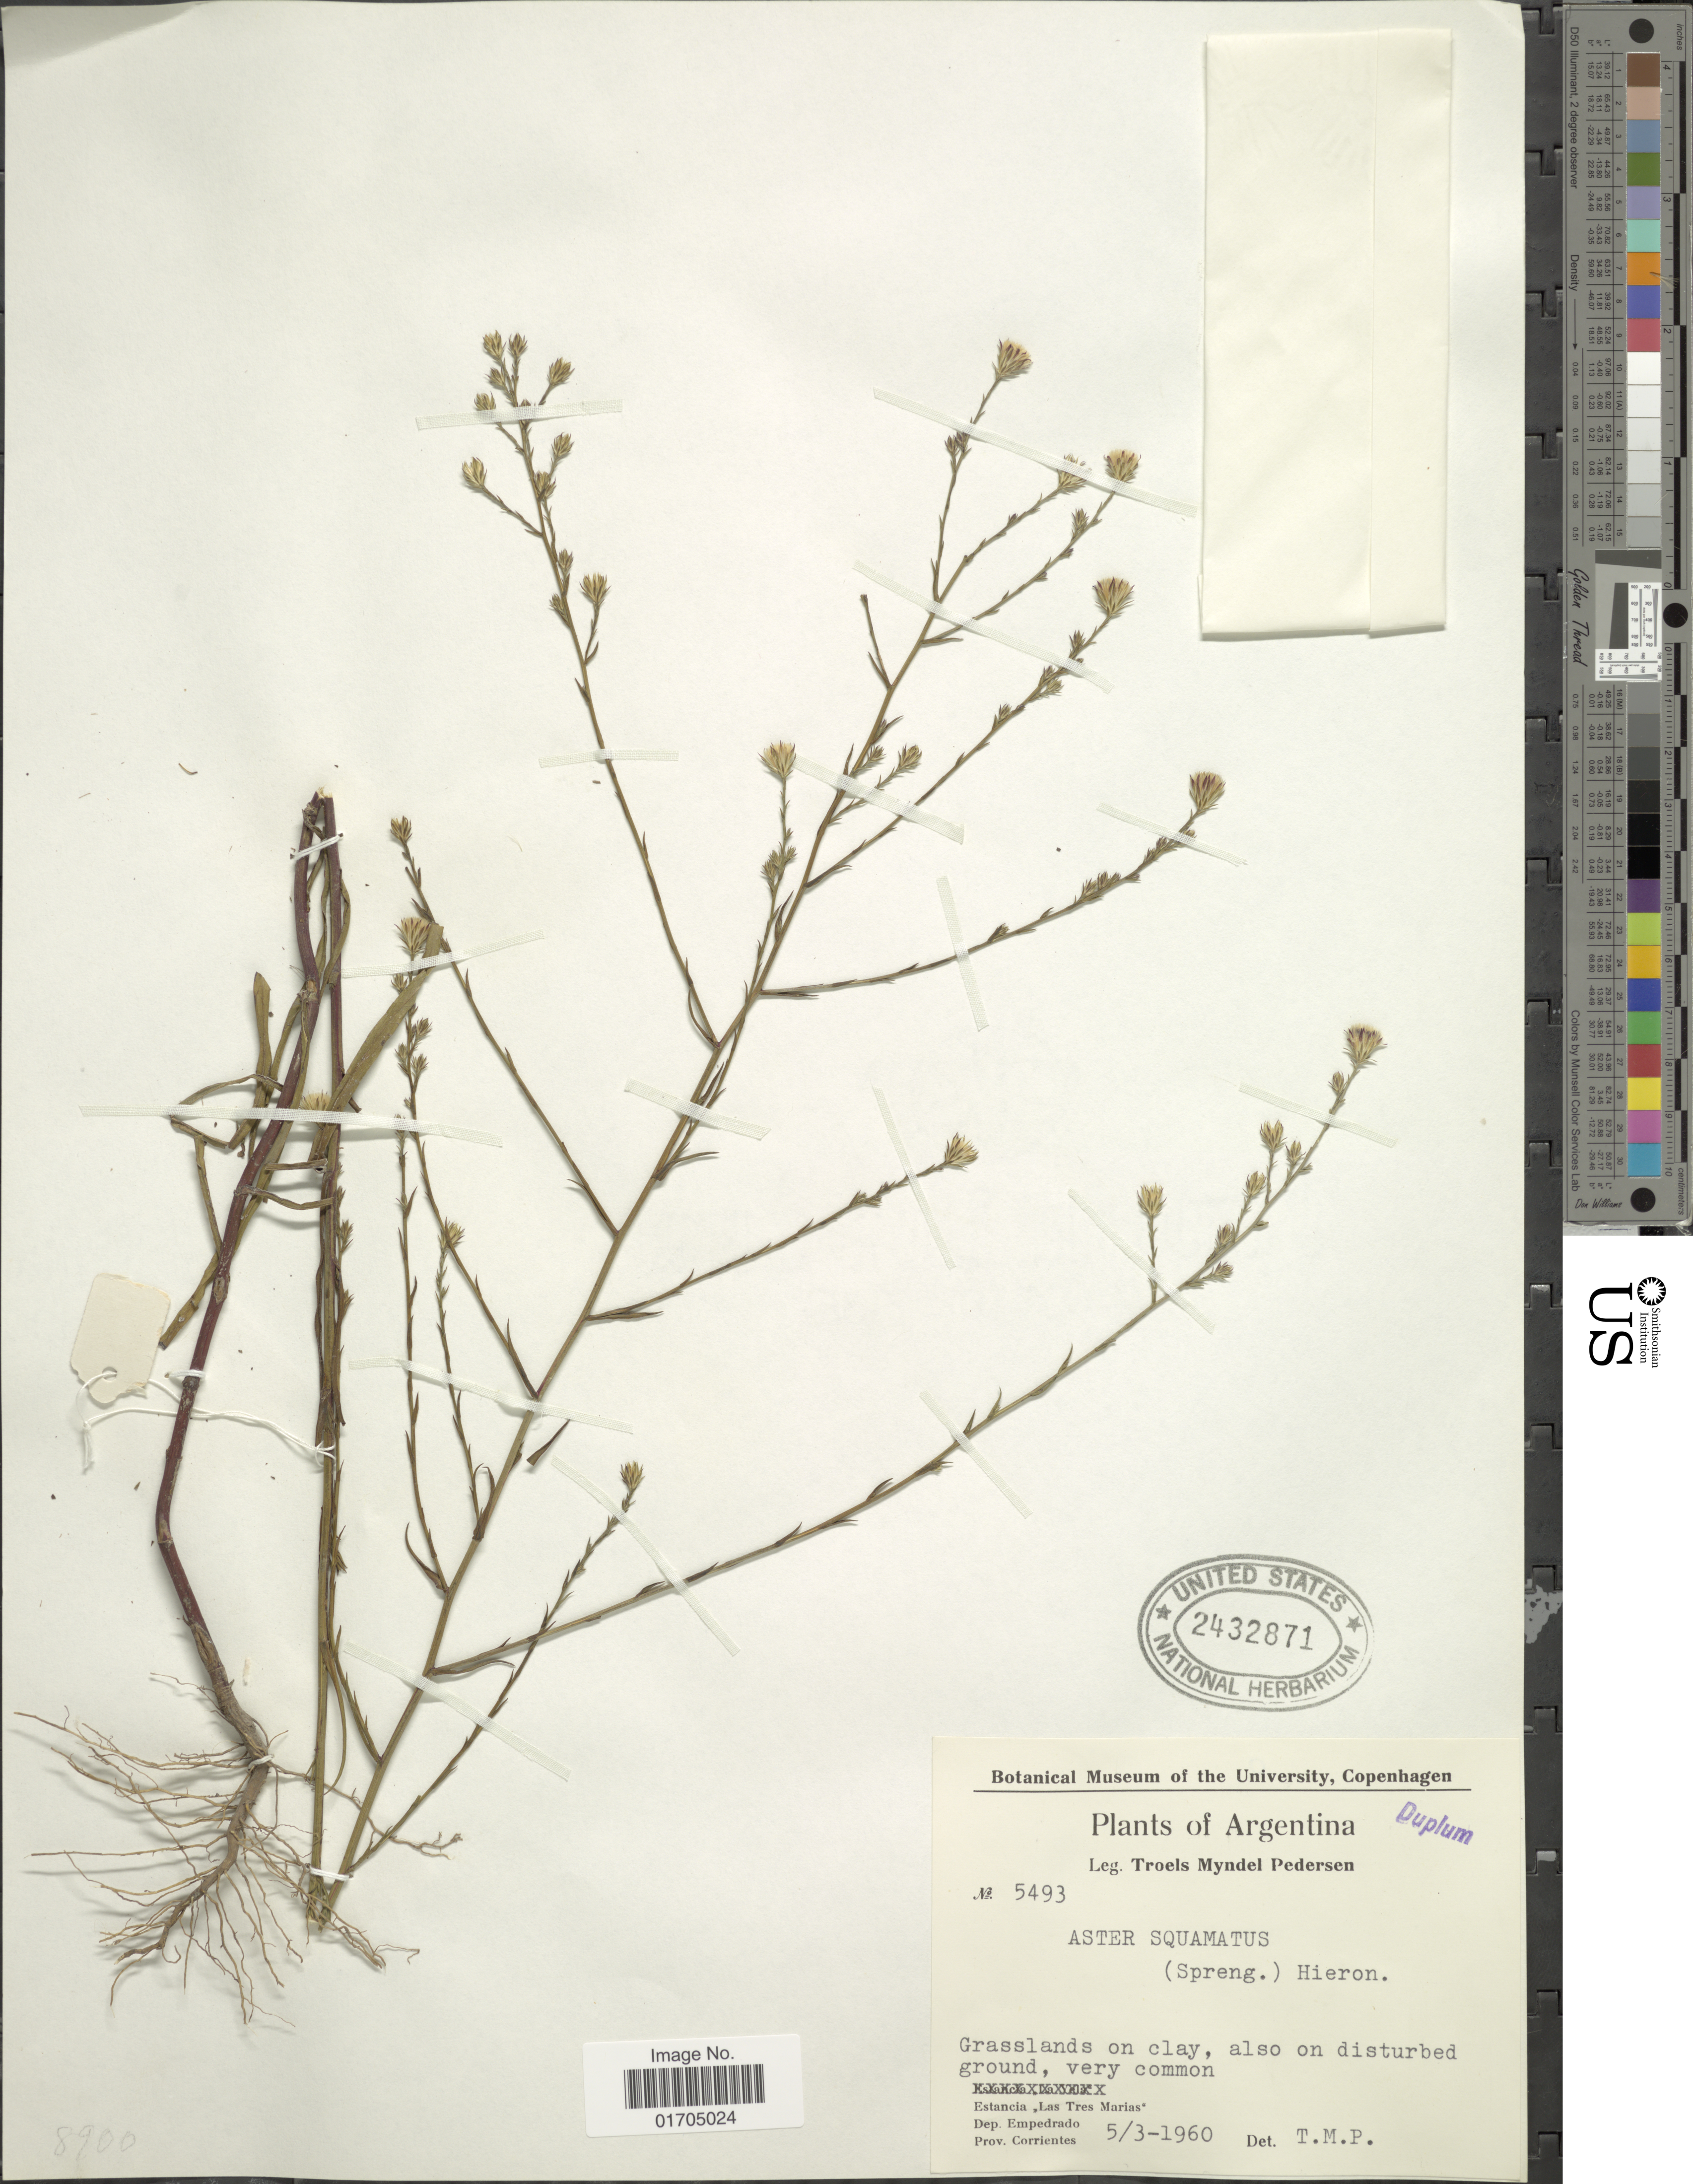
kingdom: Plantae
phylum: Tracheophyta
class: Magnoliopsida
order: Asterales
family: Asteraceae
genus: Symphyotrichum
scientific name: Symphyotrichum squamatum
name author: (Spreng.) G.L. Nesom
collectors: T. Pederson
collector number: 5493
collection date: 1960-03-05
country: Argentina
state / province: Corrientes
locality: Estancia "Las Tres Marias", Dep. Empedrado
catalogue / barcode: US 2432871